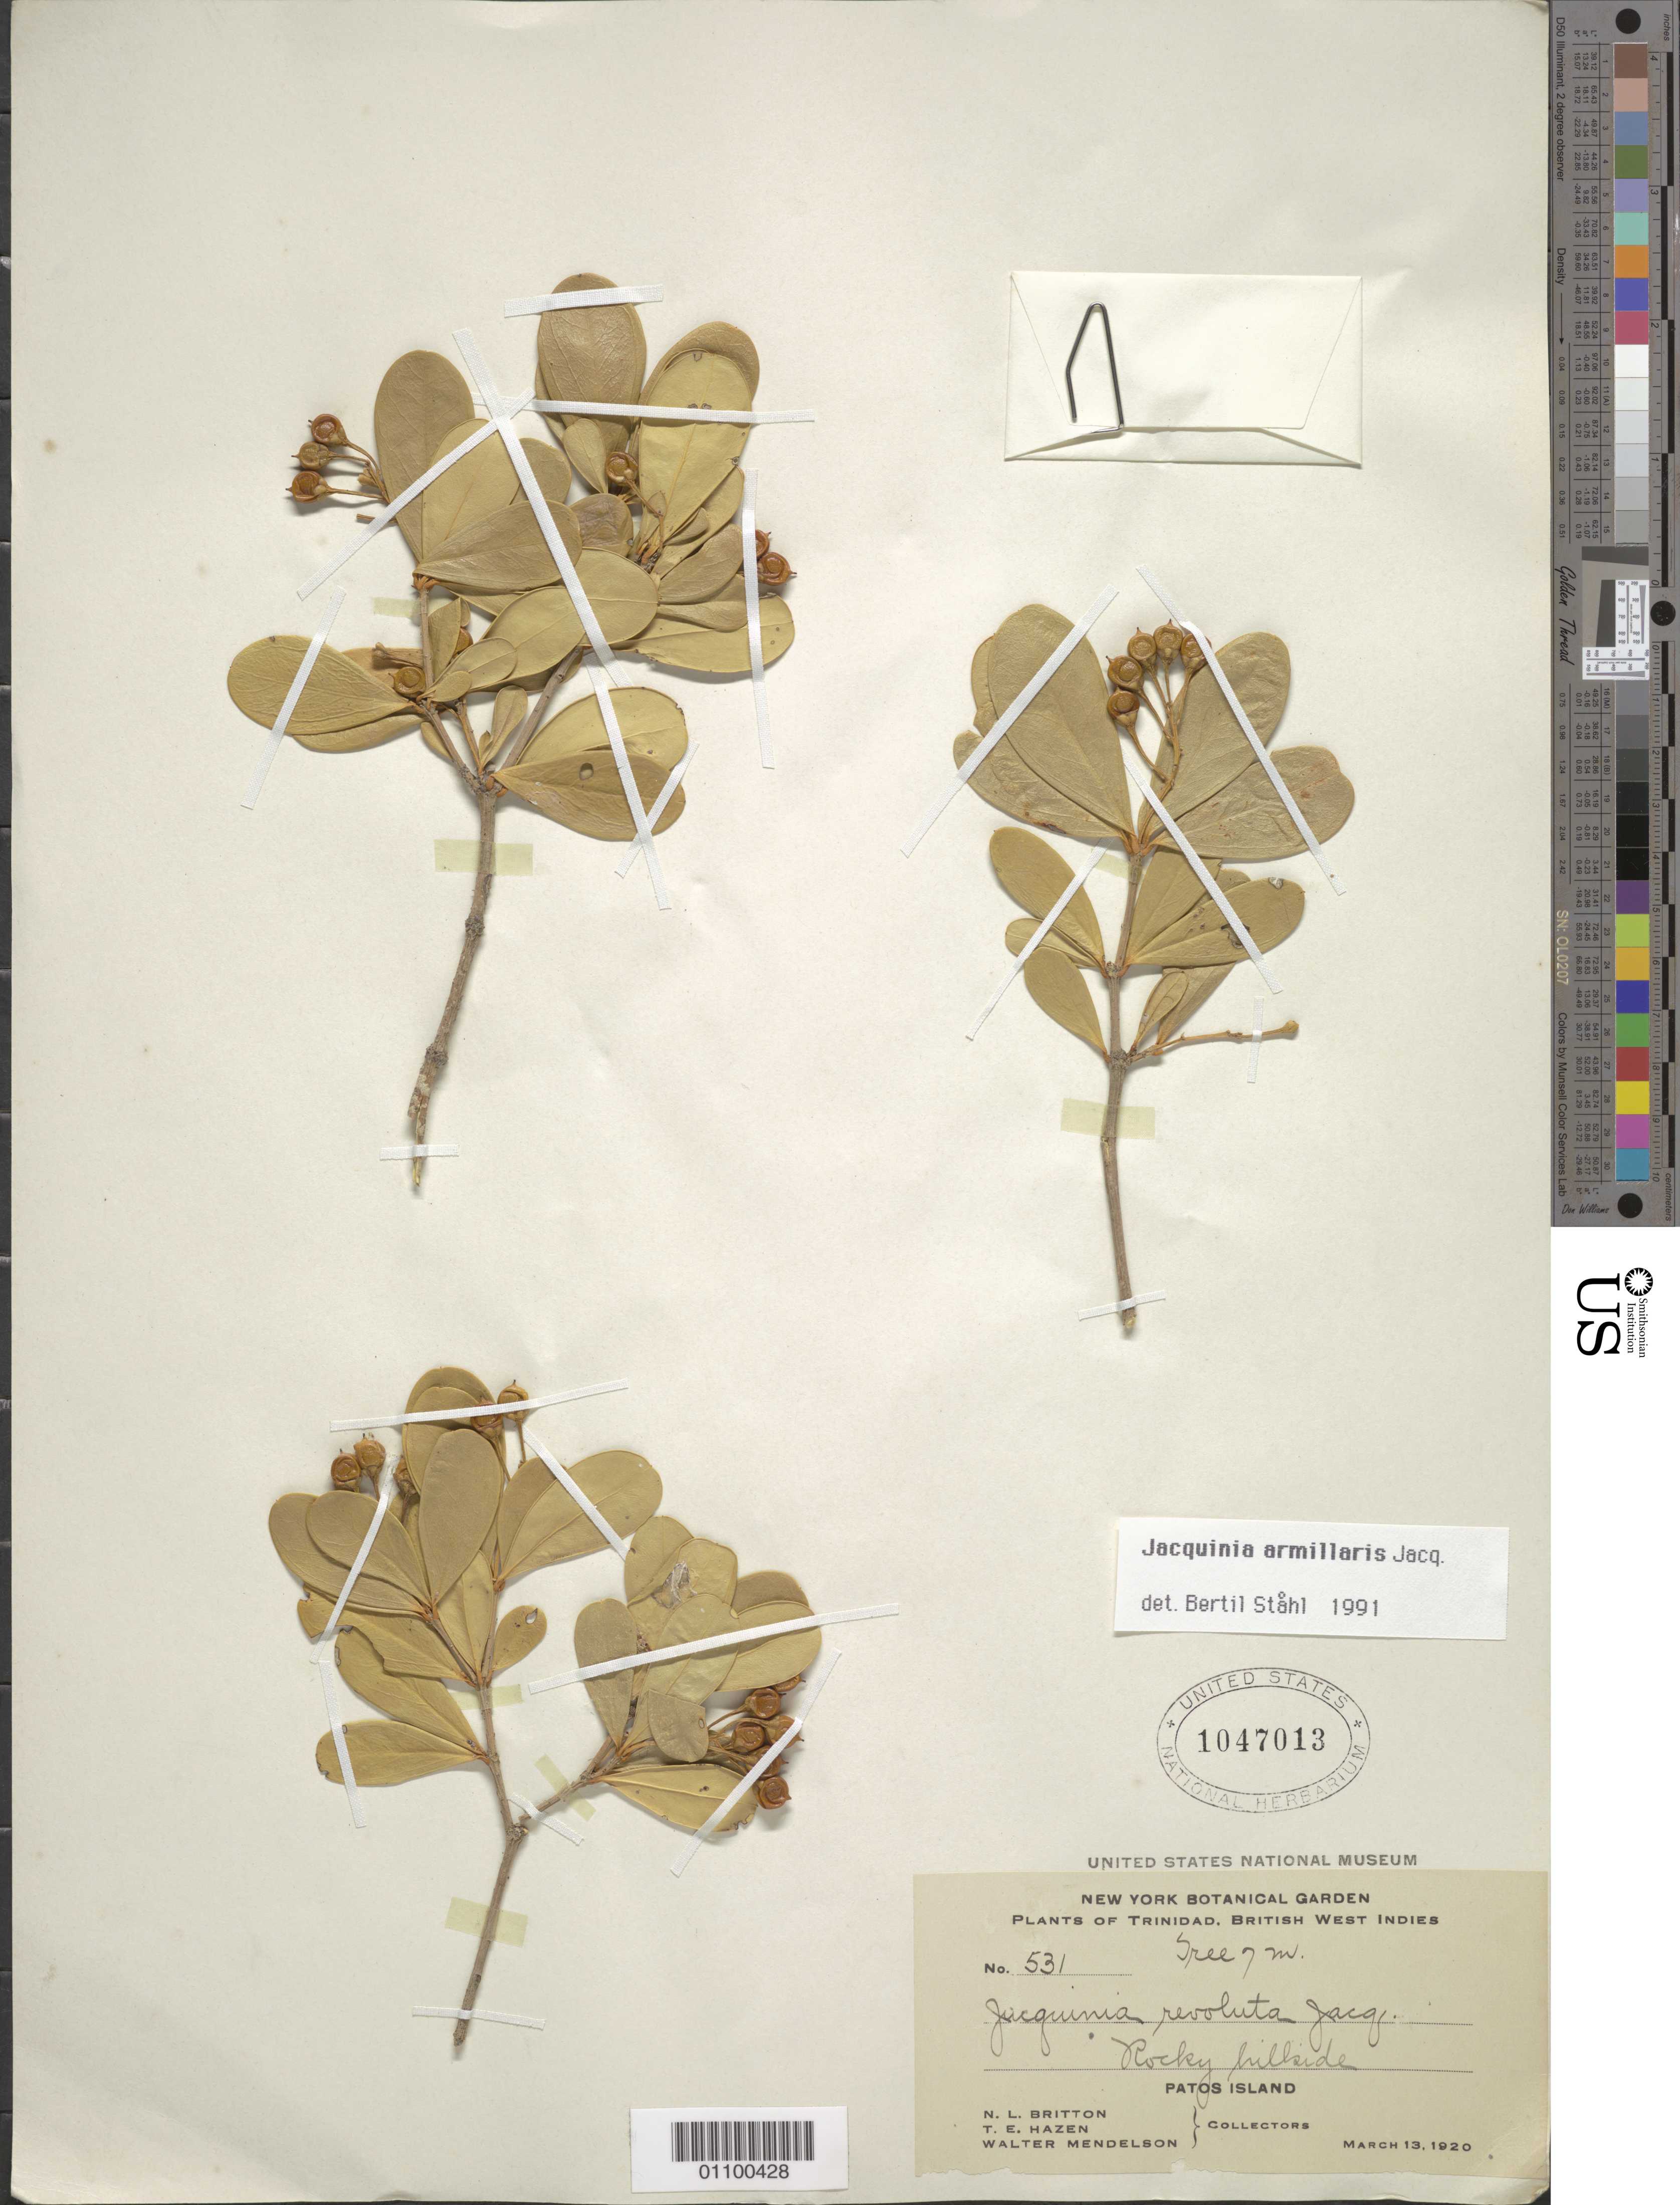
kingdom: Plantae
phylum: Tracheophyta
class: Magnoliopsida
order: Ericales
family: Primulaceae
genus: Jacquinia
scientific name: Jacquinia armillaris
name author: Jacq.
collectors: N. Britton, T. E. Hazen & W. Mendelson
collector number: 531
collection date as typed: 13 Mar 1920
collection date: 1920-03-13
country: Trinidad and Tobago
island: Patos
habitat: rocky hillside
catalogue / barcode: US 1047013